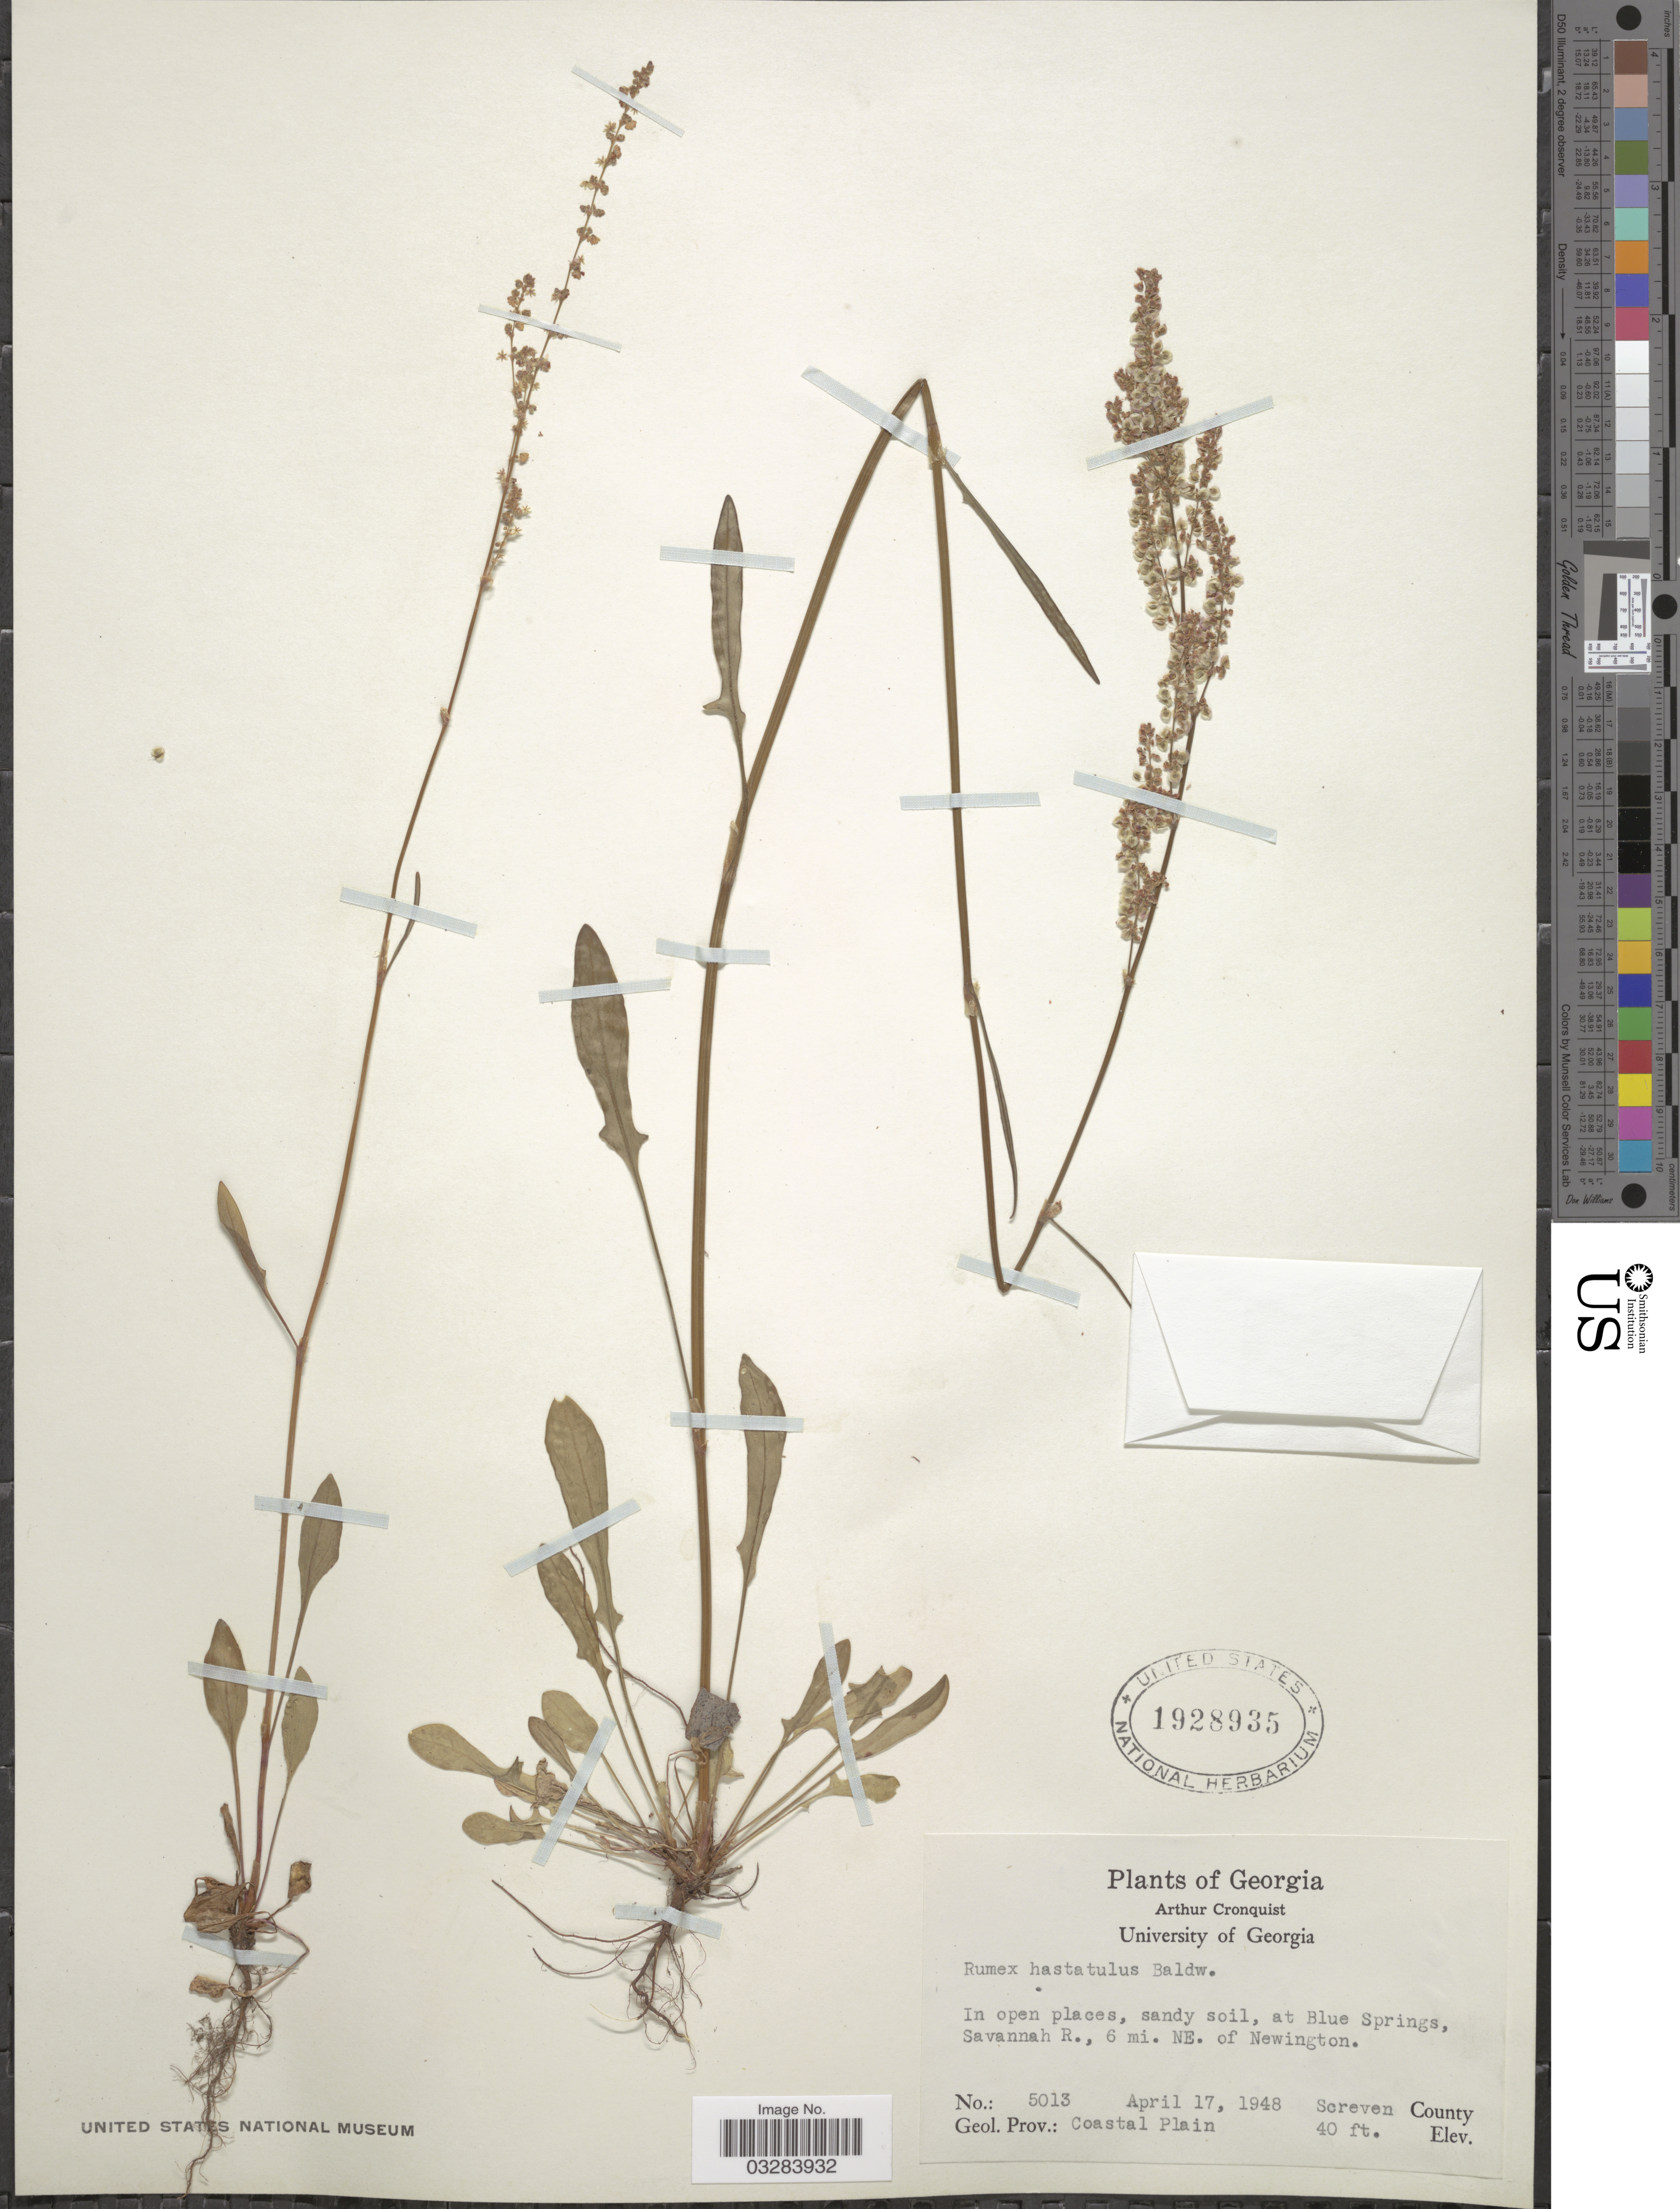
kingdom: Plantae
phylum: Tracheophyta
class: Magnoliopsida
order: Caryophyllales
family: Polygonaceae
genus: Rumex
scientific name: Rumex hastatulus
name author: Baldwin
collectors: A. J. Cronquist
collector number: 5013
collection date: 1948-04-17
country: United States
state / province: Georgia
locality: Blue Springs, Savannah R., 6 mi. NE. of Newington. Screven County. Geol. Prov.: Coastal Plain.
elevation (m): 12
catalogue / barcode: US 1928935